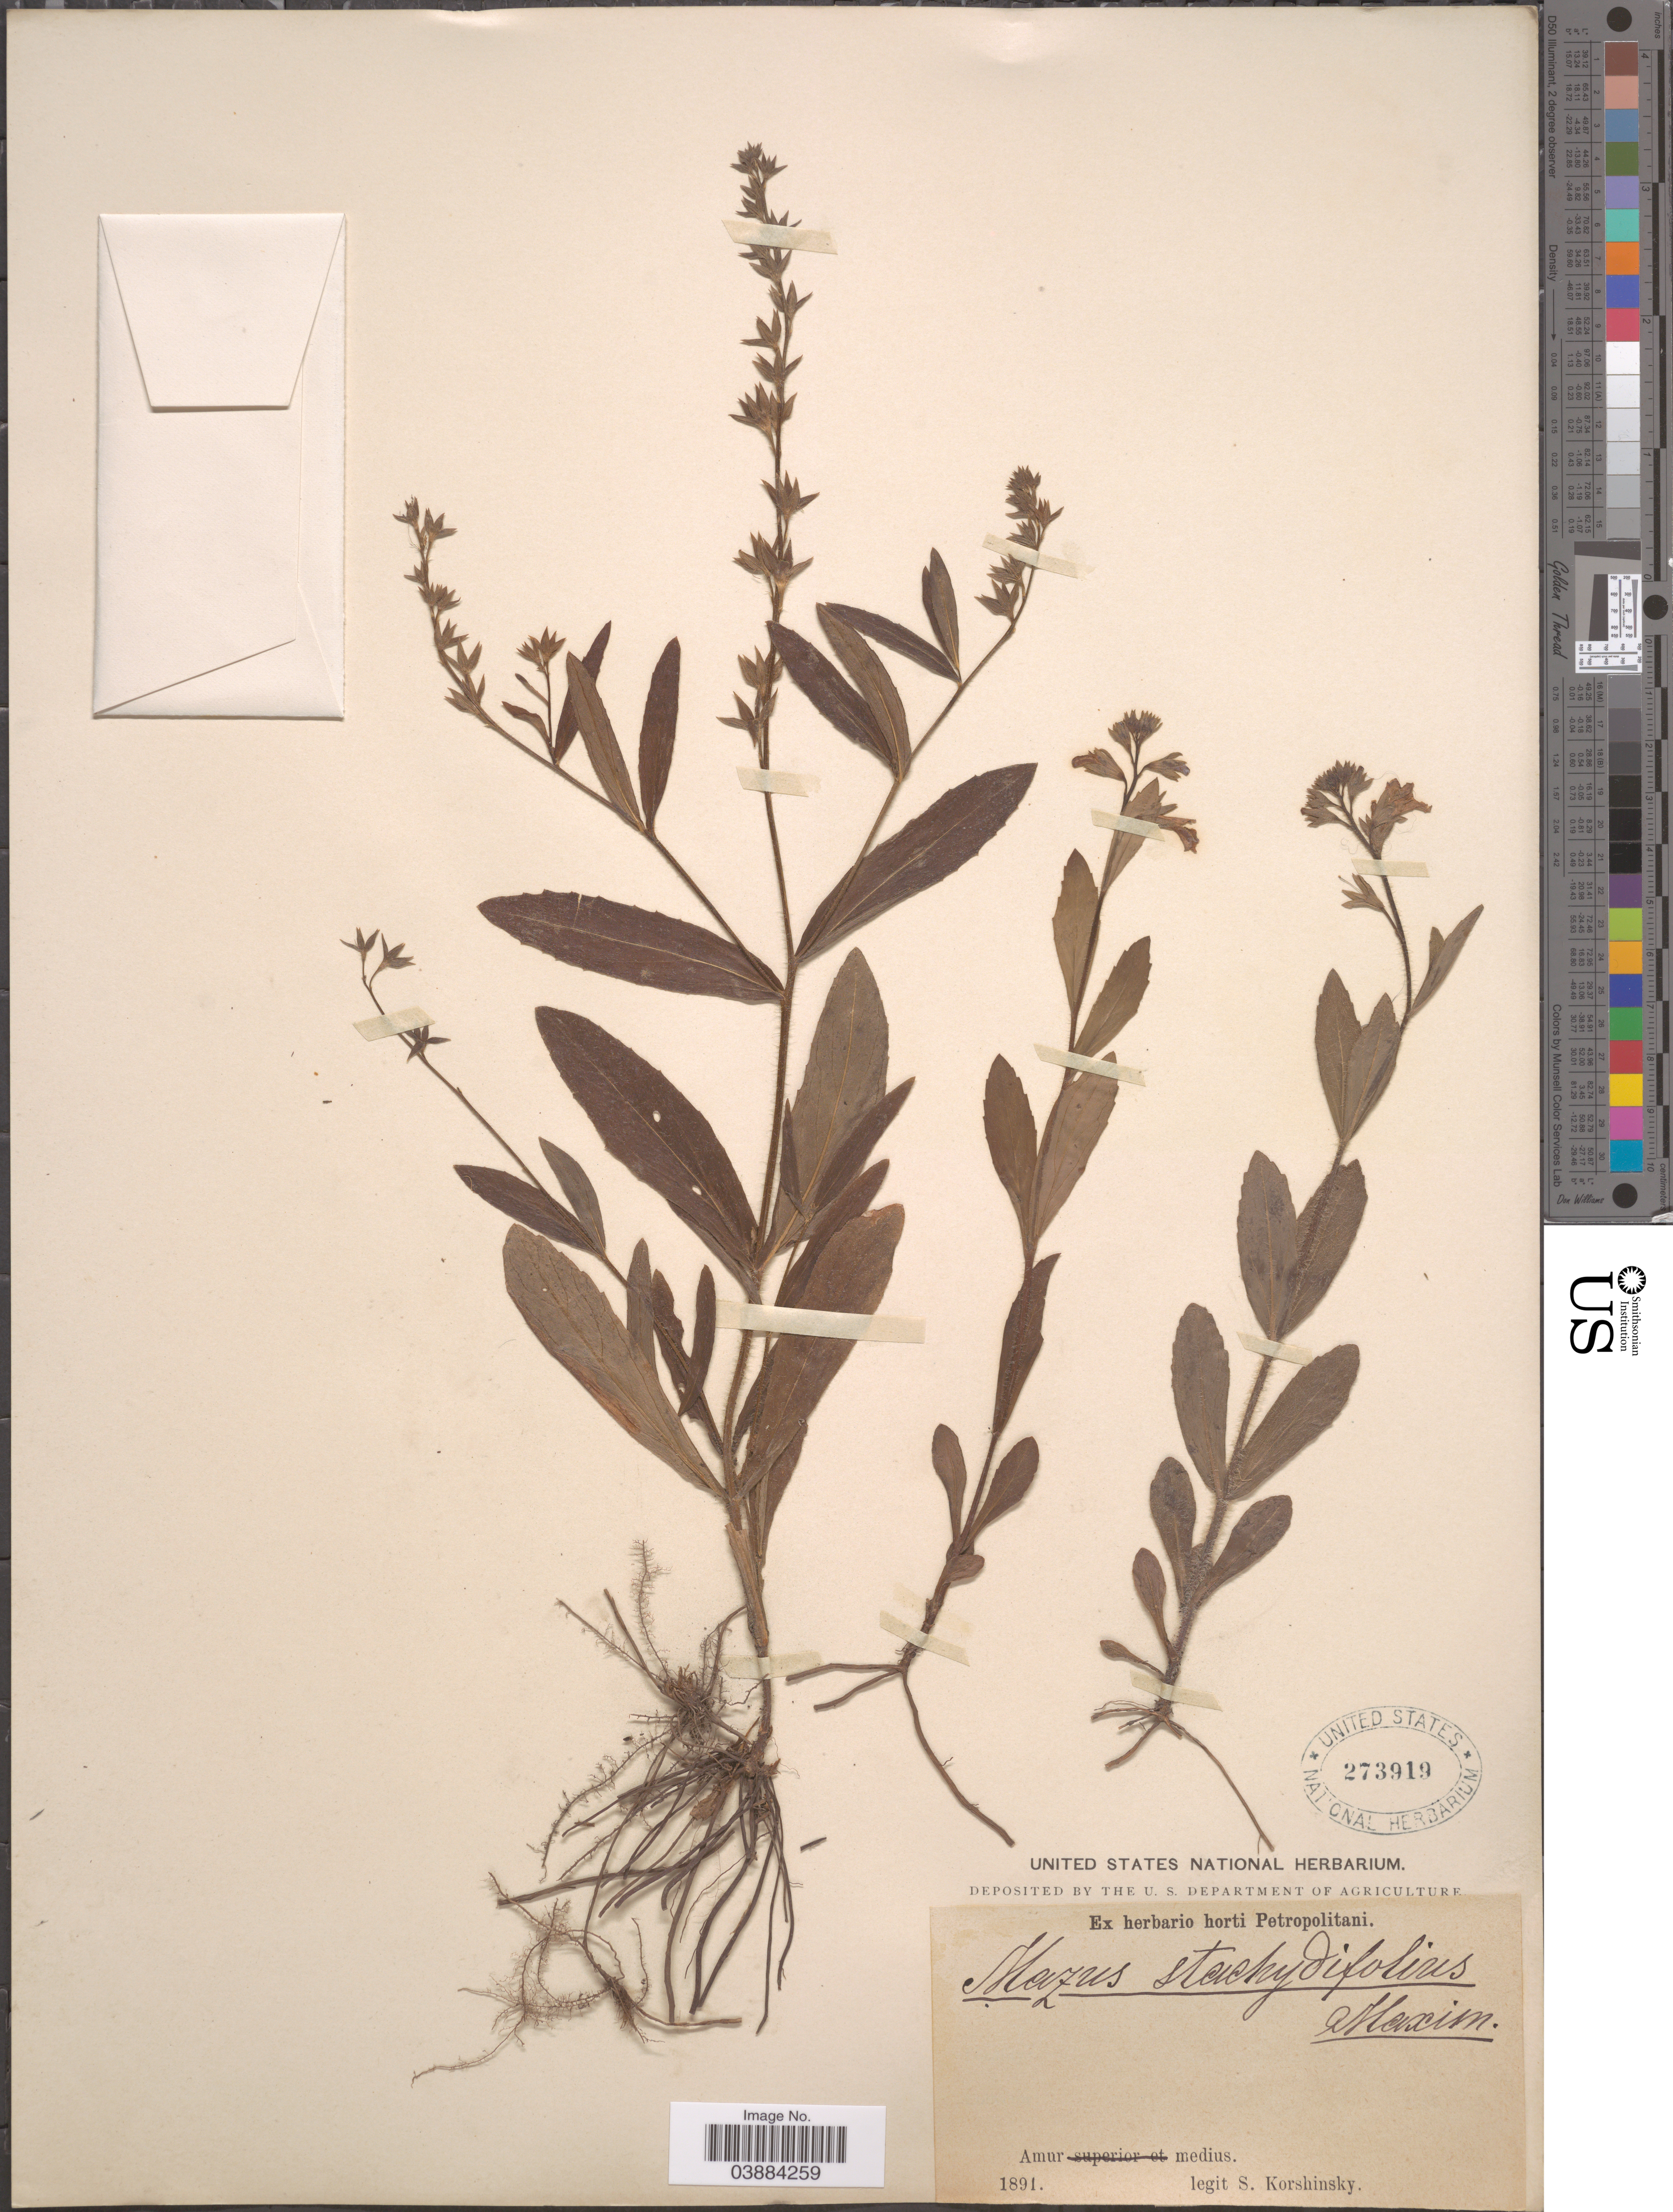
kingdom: Plantae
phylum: Tracheophyta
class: Magnoliopsida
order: Lamiales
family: Mazaceae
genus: Mazus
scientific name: Mazus stachydifolius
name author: (Turcz.) Maxim.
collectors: S. I. Korshinsky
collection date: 1891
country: Russian Federation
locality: Amur medius.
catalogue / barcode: US 273919